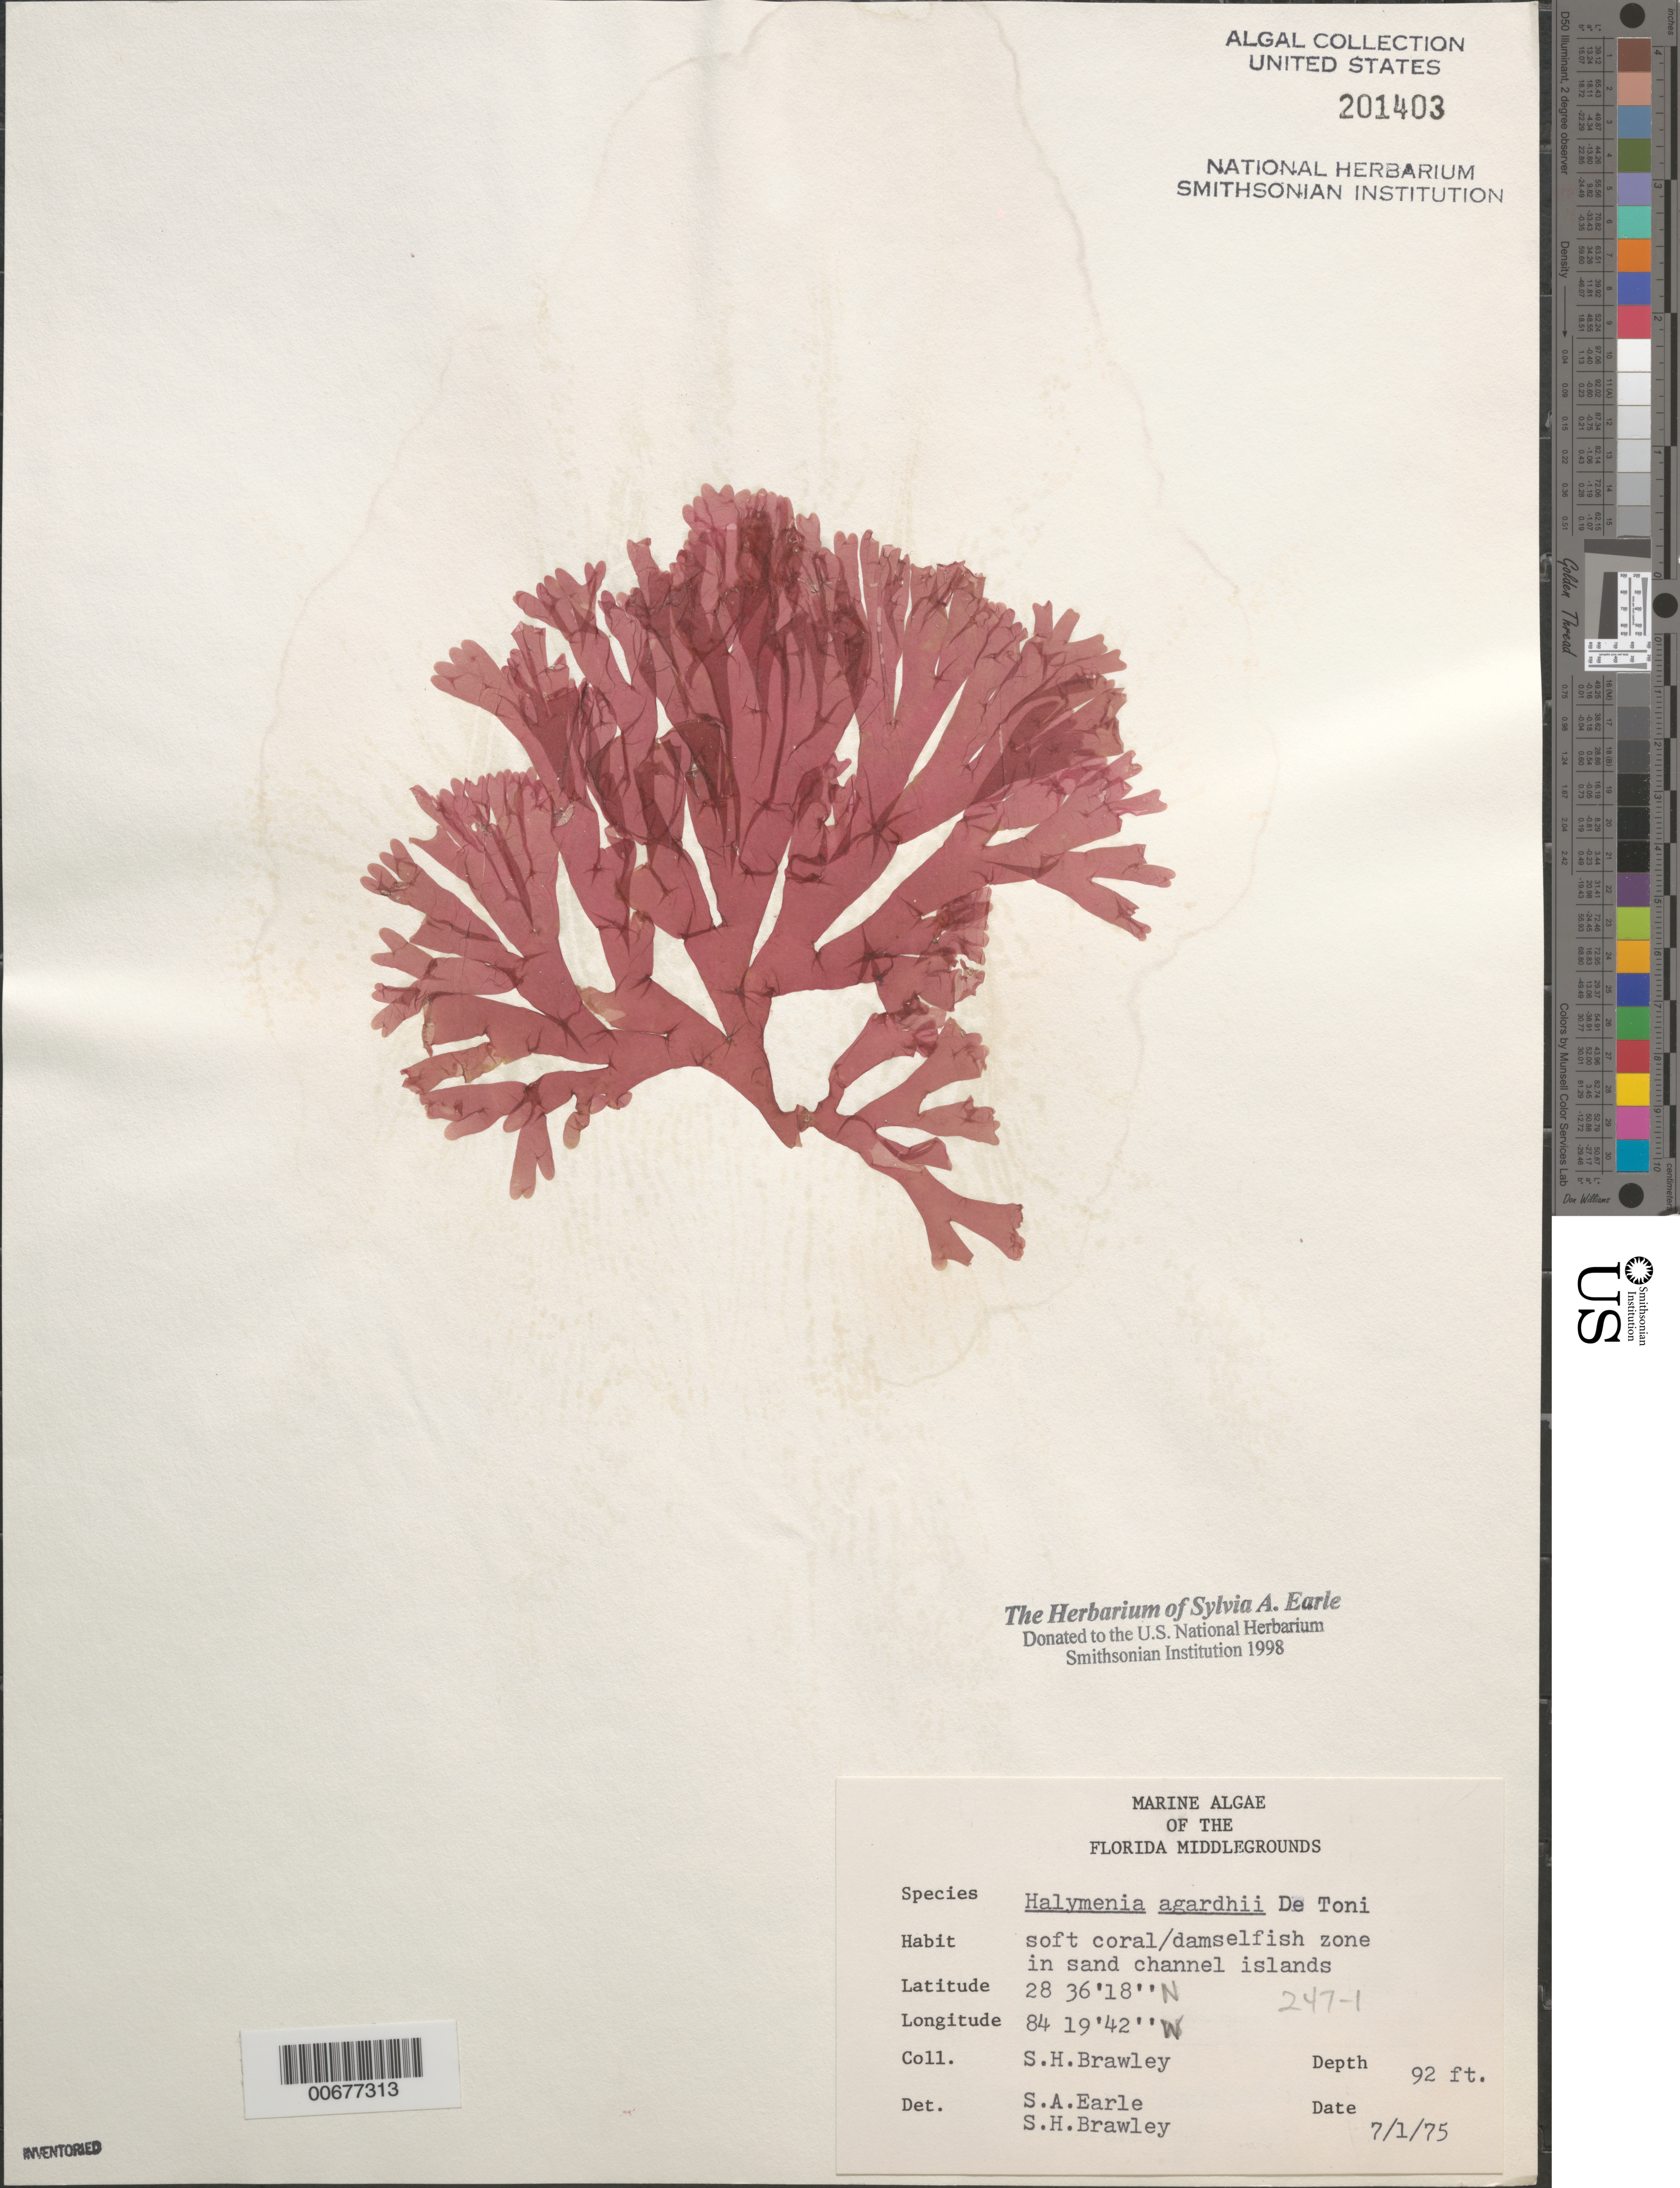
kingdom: Plantae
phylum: Rhodophyta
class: Florideophyceae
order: Sebdeniales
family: Sebdeniaceae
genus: Sebdenia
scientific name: Sebdenia flabellata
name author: (J. Agardh) P.G. Parkinson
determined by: Algae name updating Project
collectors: S. Brawley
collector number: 247-1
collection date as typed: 01 Jul 1975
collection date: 1975-07-01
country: United States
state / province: Florida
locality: Florida Middle Grounds, Gulf of Mexico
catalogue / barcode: US 201403